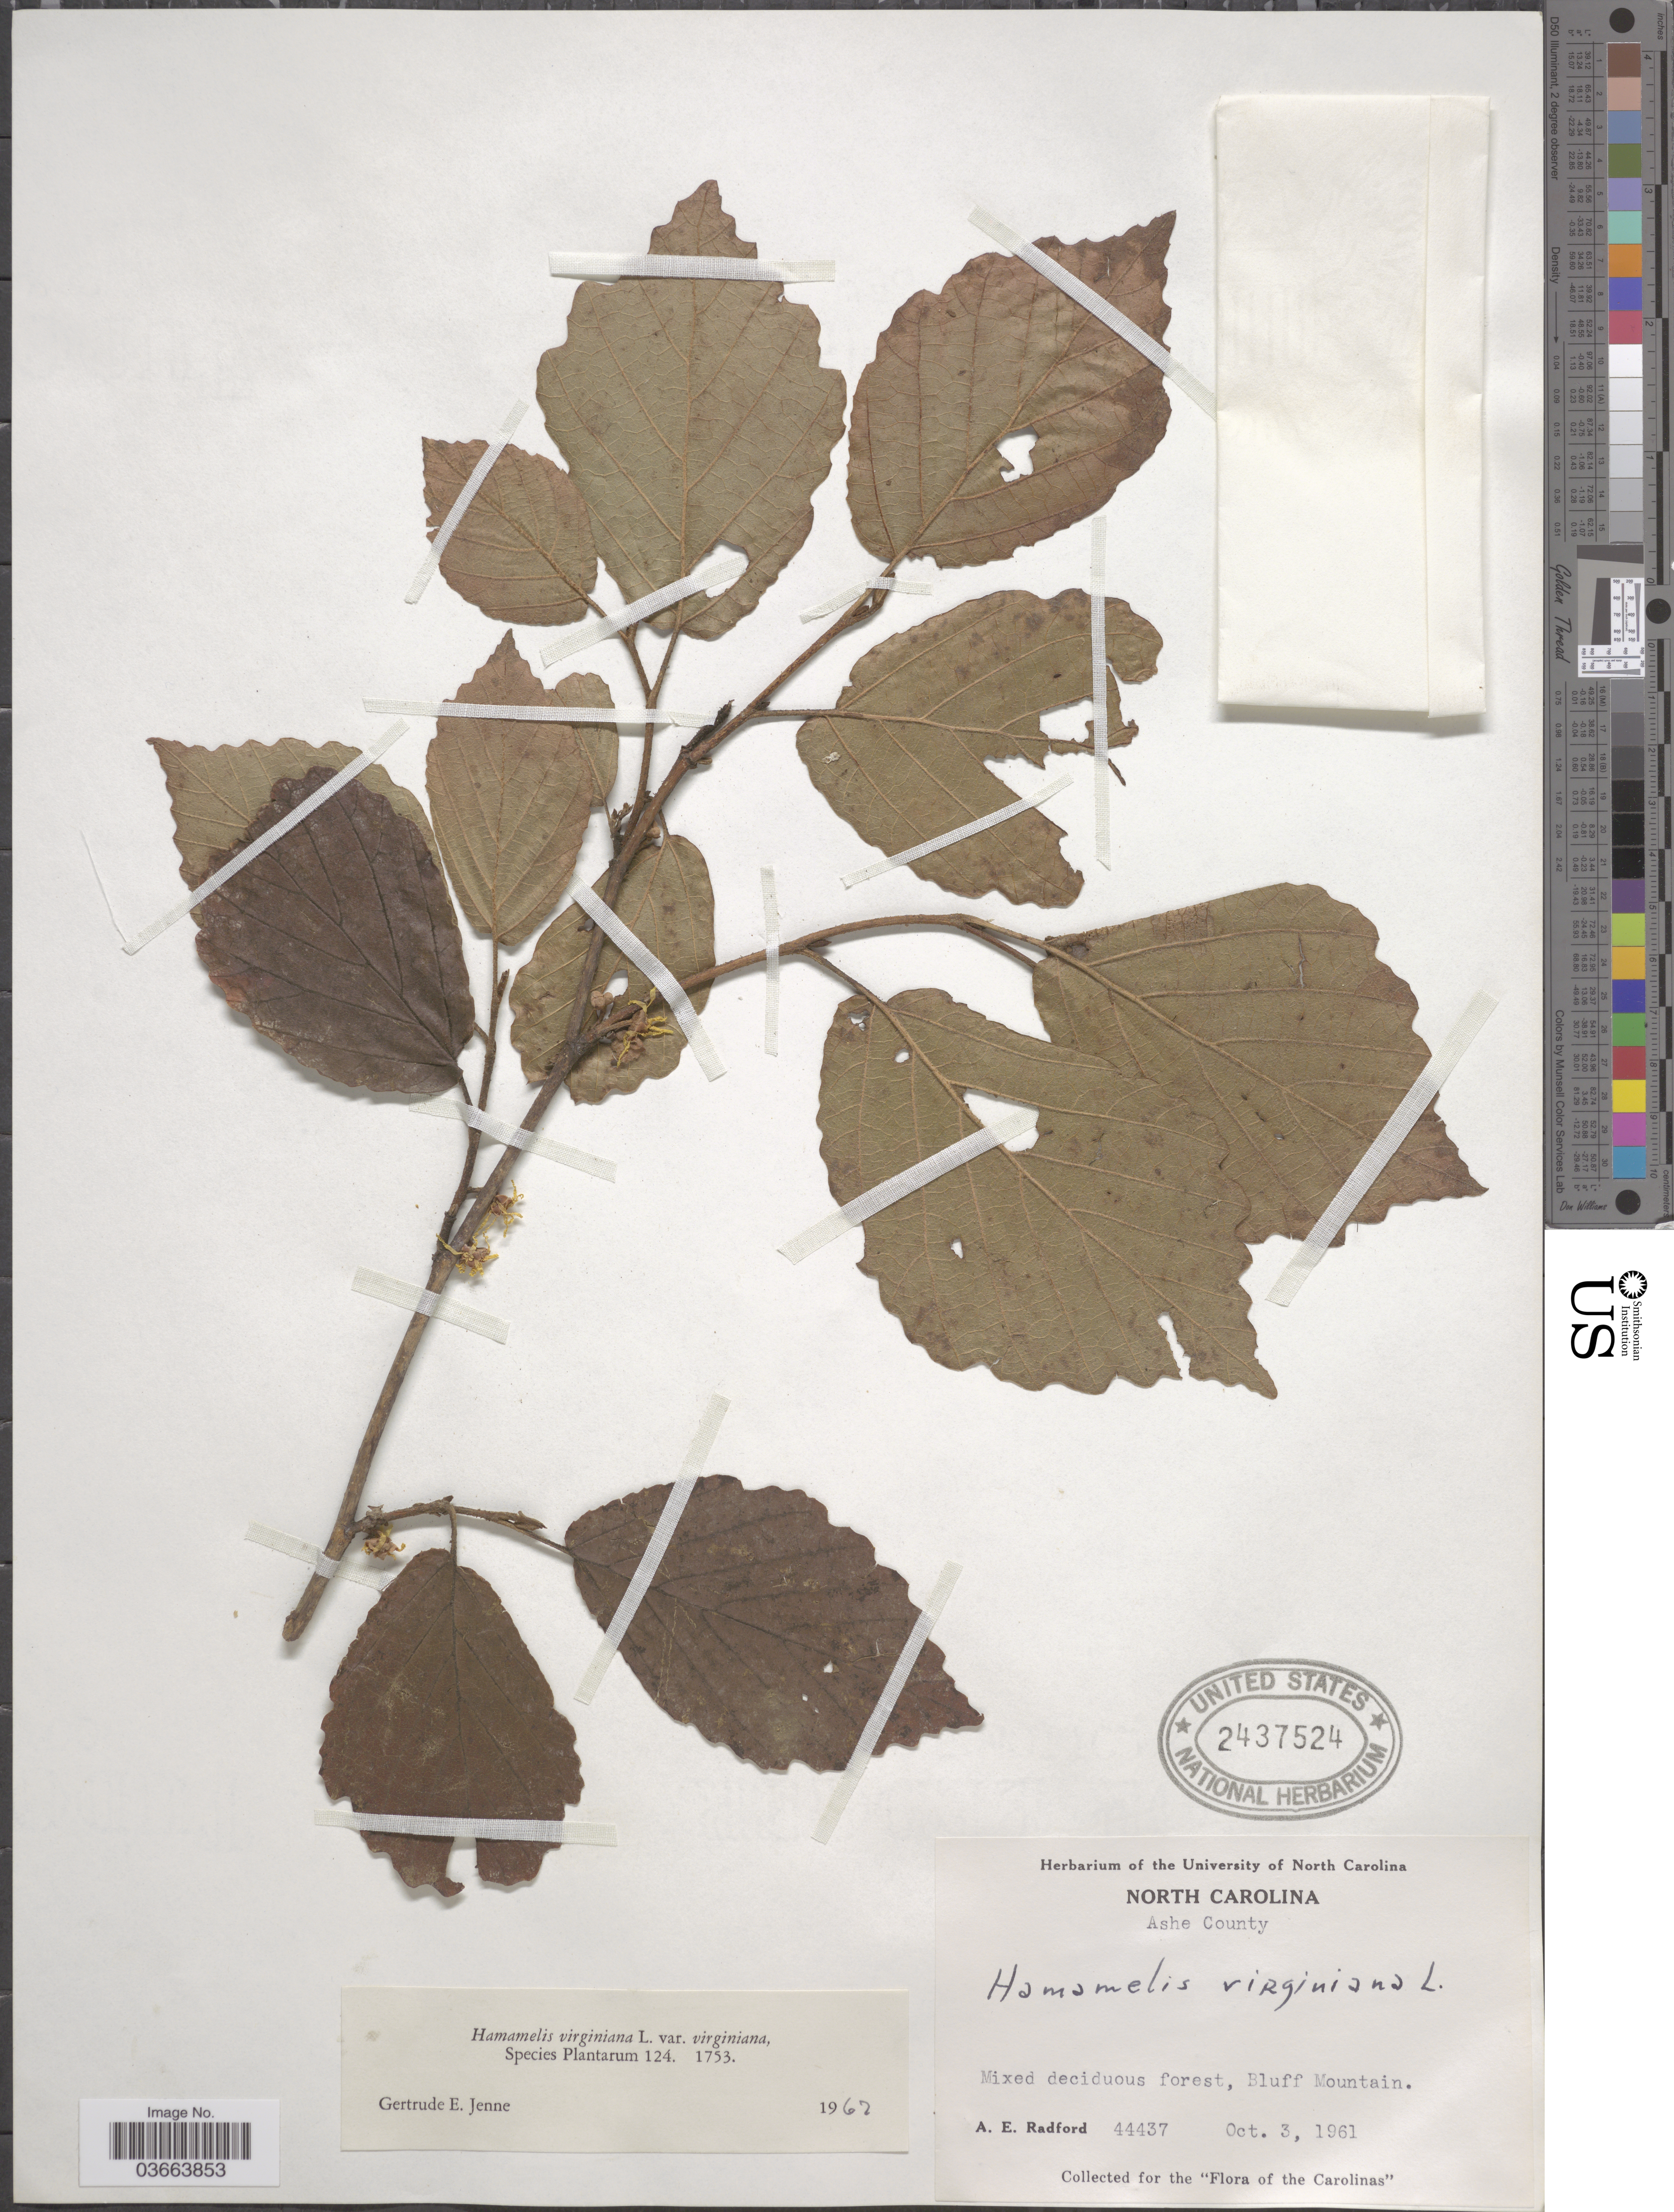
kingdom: Plantae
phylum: Tracheophyta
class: Magnoliopsida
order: Saxifragales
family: Hamamelidaceae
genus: Hamamelis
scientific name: Hamamelis virginiana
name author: L.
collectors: A. E. Radford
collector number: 44437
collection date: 1961-10-03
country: United States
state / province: North Carolina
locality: Ashe County. Bluff Mountain.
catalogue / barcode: US 2437524